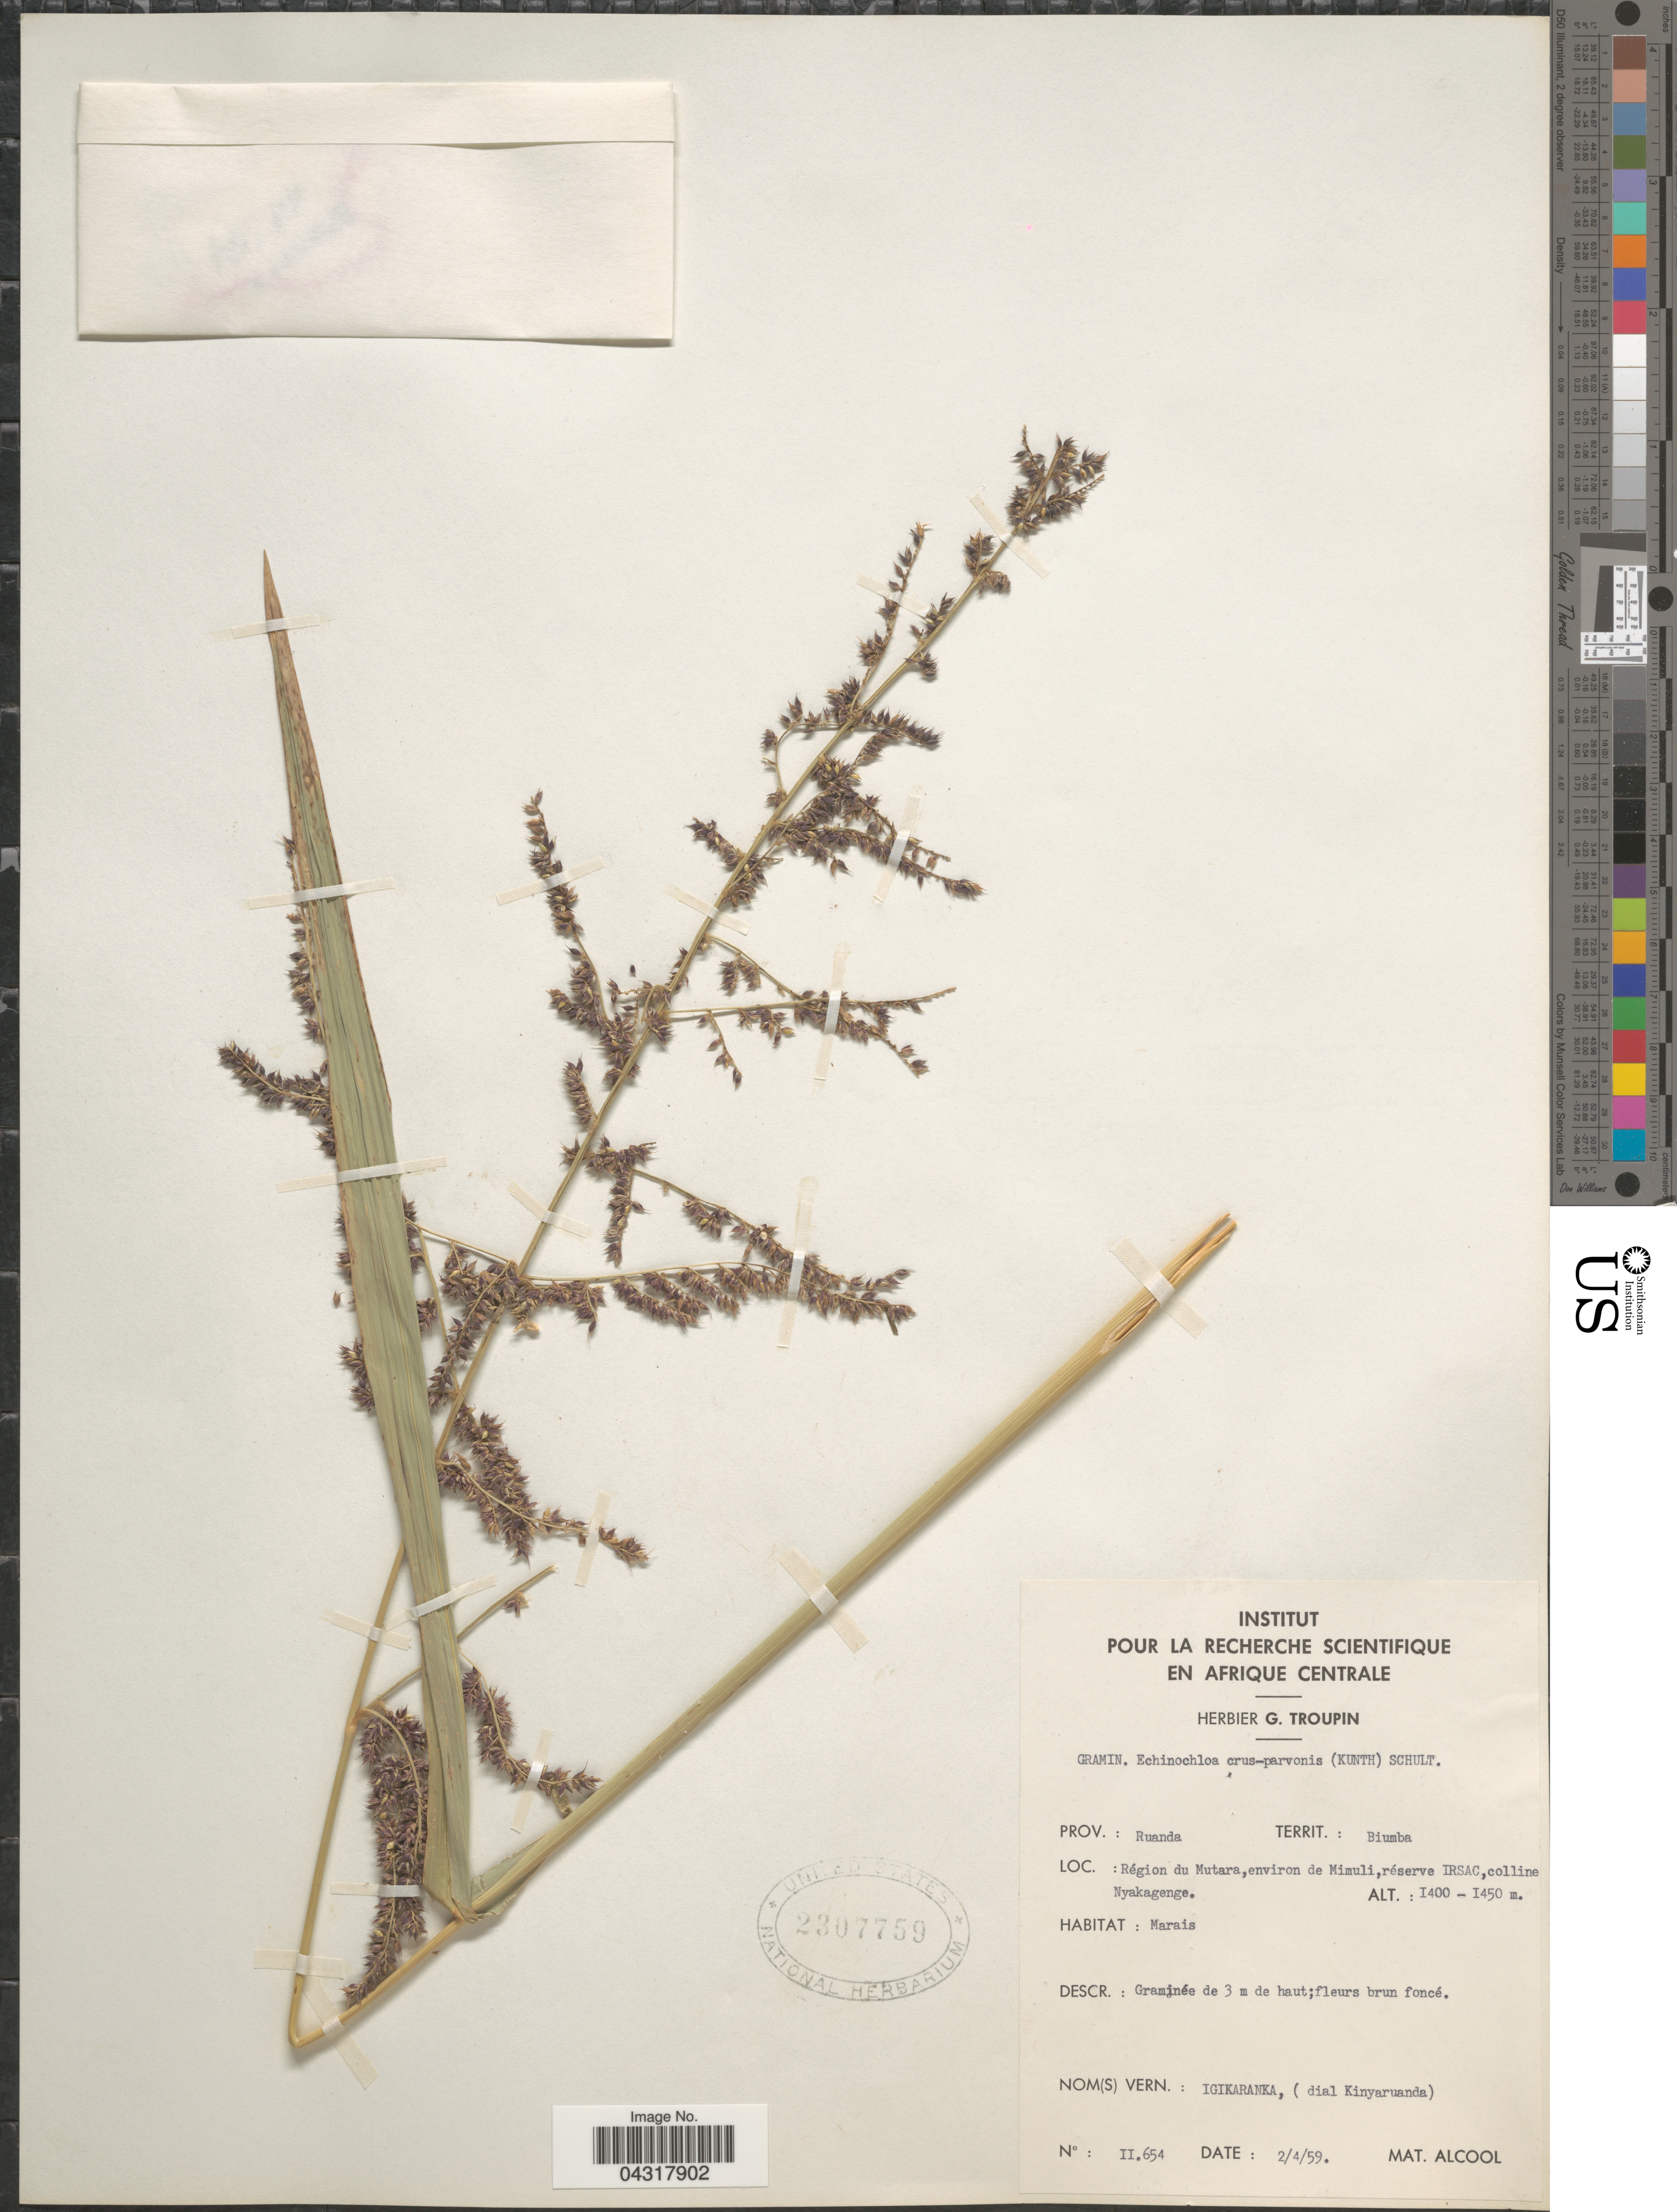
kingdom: Plantae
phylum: Tracheophyta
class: Liliopsida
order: Poales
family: Poaceae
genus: Echinochloa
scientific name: Echinochloa crus-pavonis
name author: (Kunth) Schult.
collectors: ex herb. G. Troupin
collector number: II.654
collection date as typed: Transcribed d/m/y: 2/4/59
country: Rwanda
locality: Prov.: Ruanda. Territ.: Biumba. Région du Mutara, environ de Mimuli, réserve IRSAC, colline Nyakagenge.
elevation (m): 1400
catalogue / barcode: US 2307759